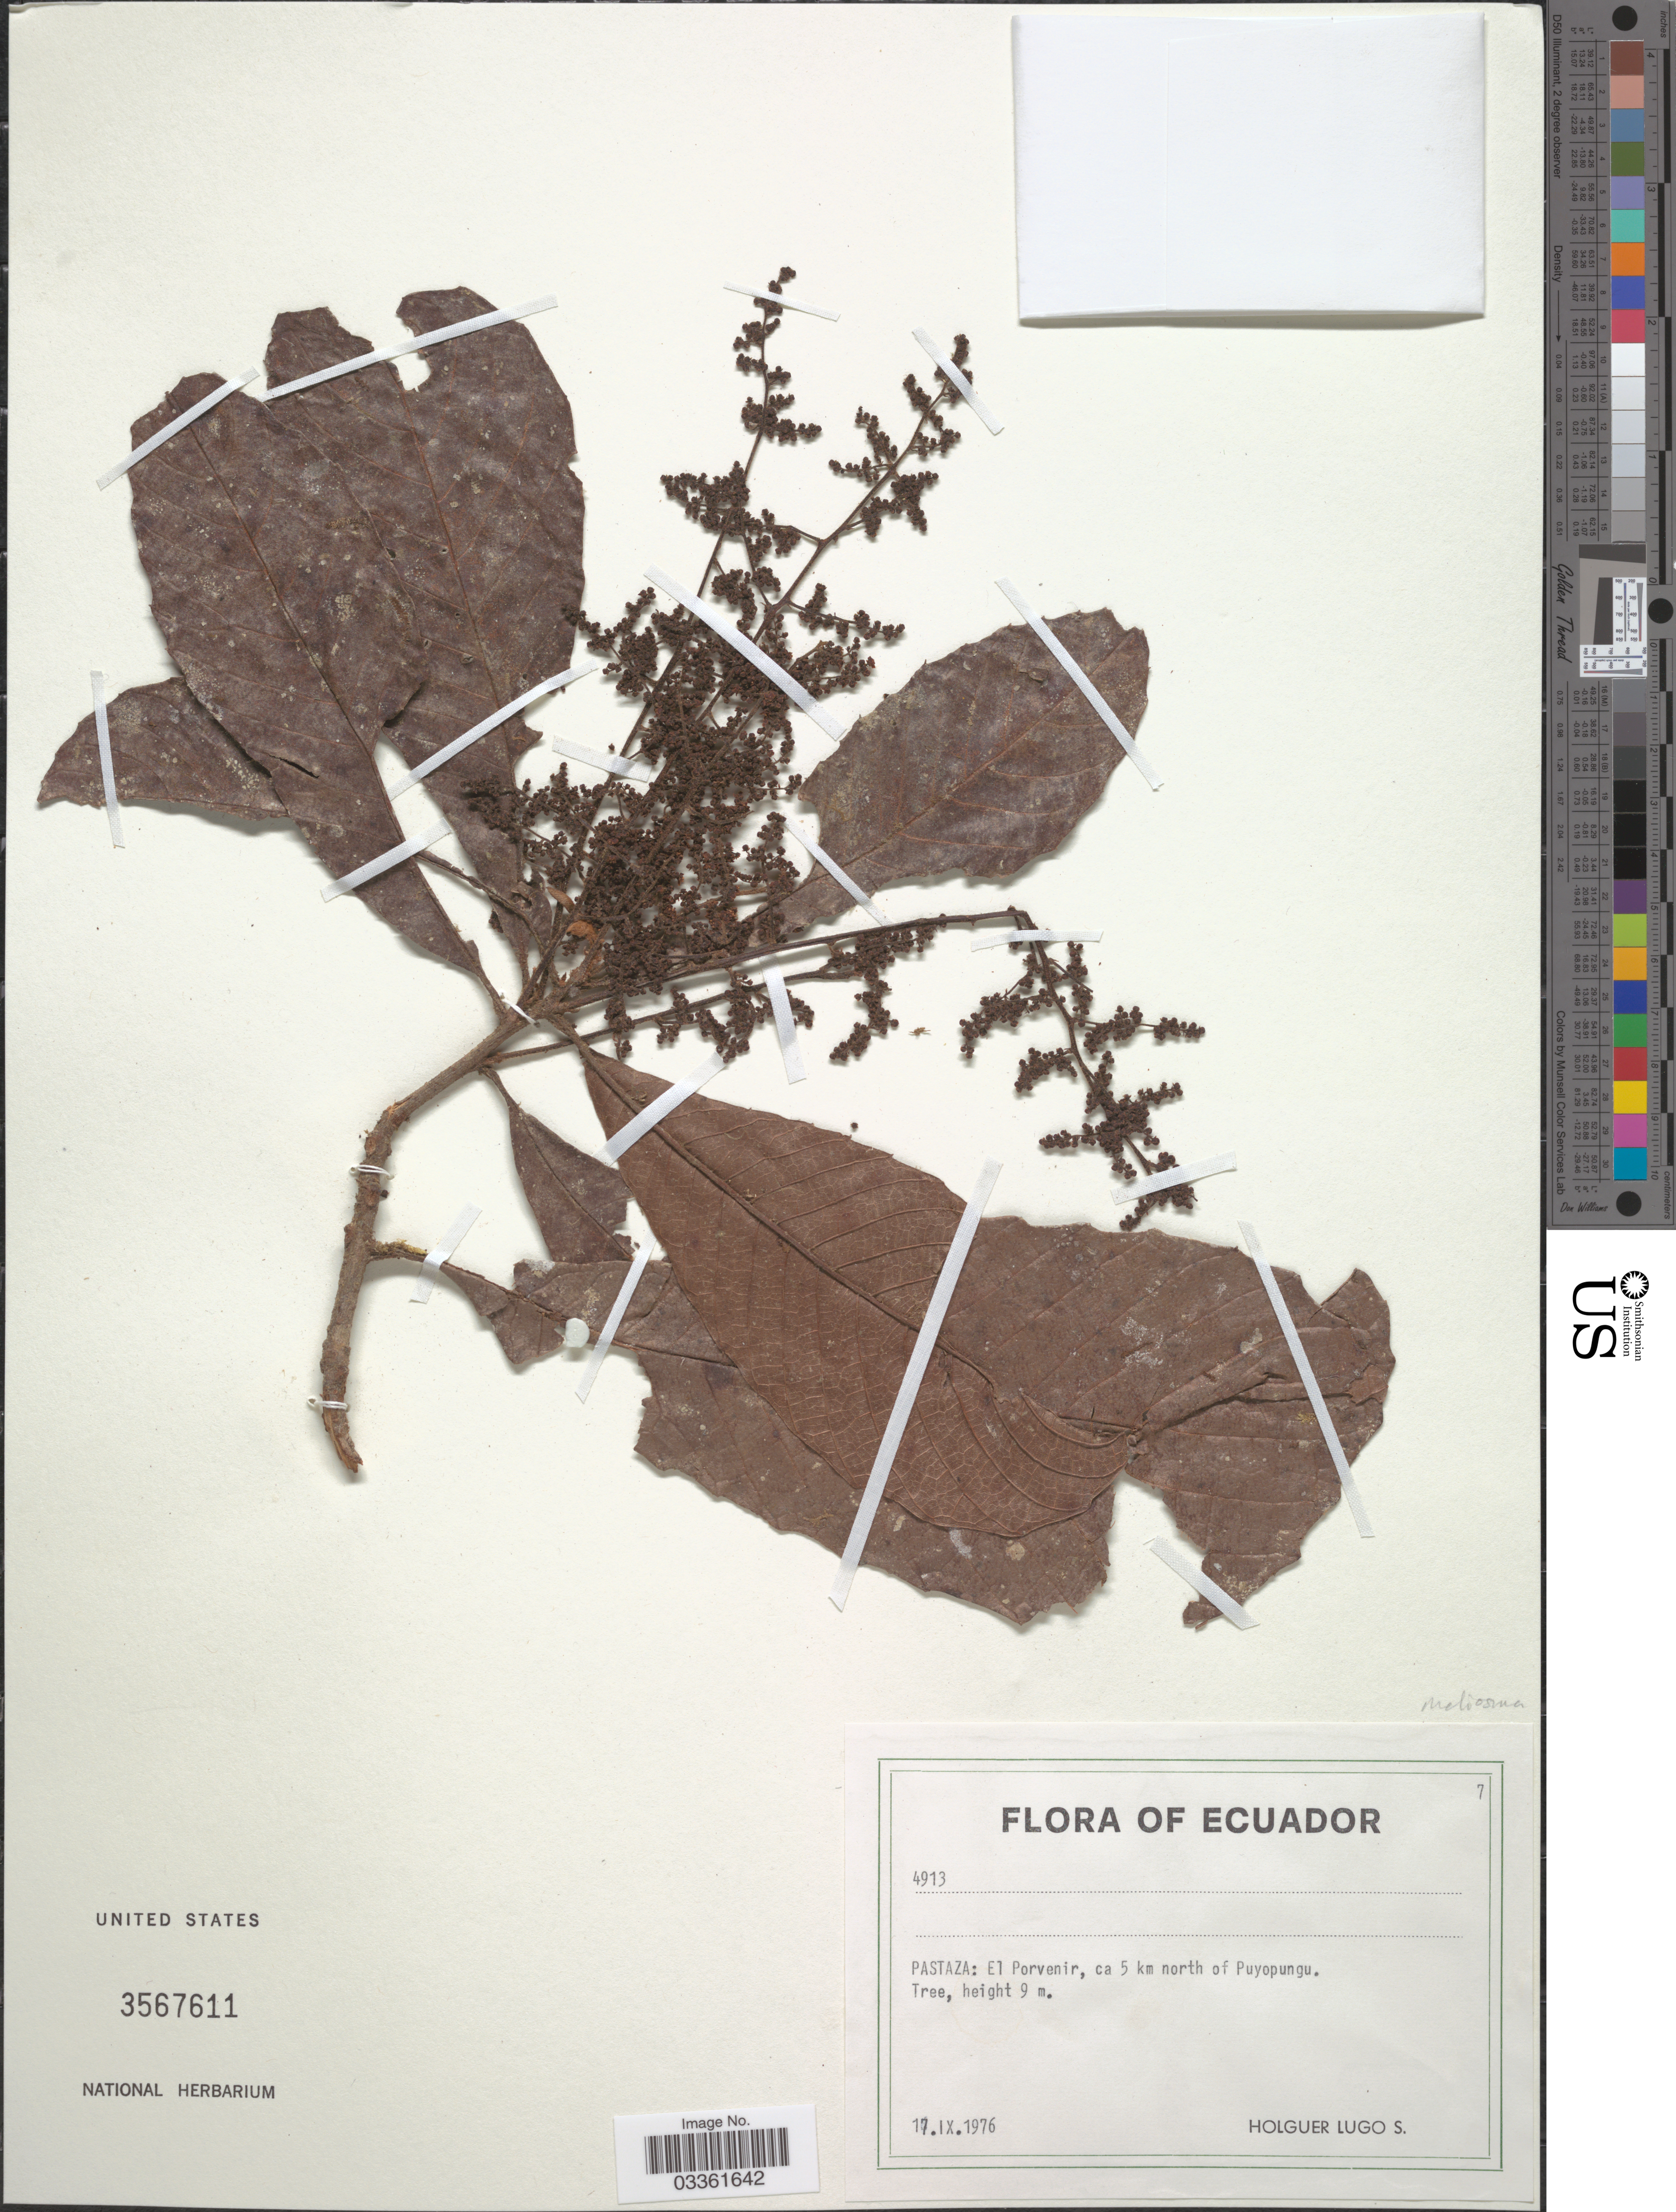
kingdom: Plantae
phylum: Tracheophyta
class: Magnoliopsida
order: Proteales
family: Sabiaceae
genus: Meliosma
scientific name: Meliosma sp.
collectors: H. Lugo S.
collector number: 4913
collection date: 1976-09-17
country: Ecuador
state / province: Pastaza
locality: El Porvenir, ca 5 km north of Puyopungu.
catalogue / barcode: US 3567611